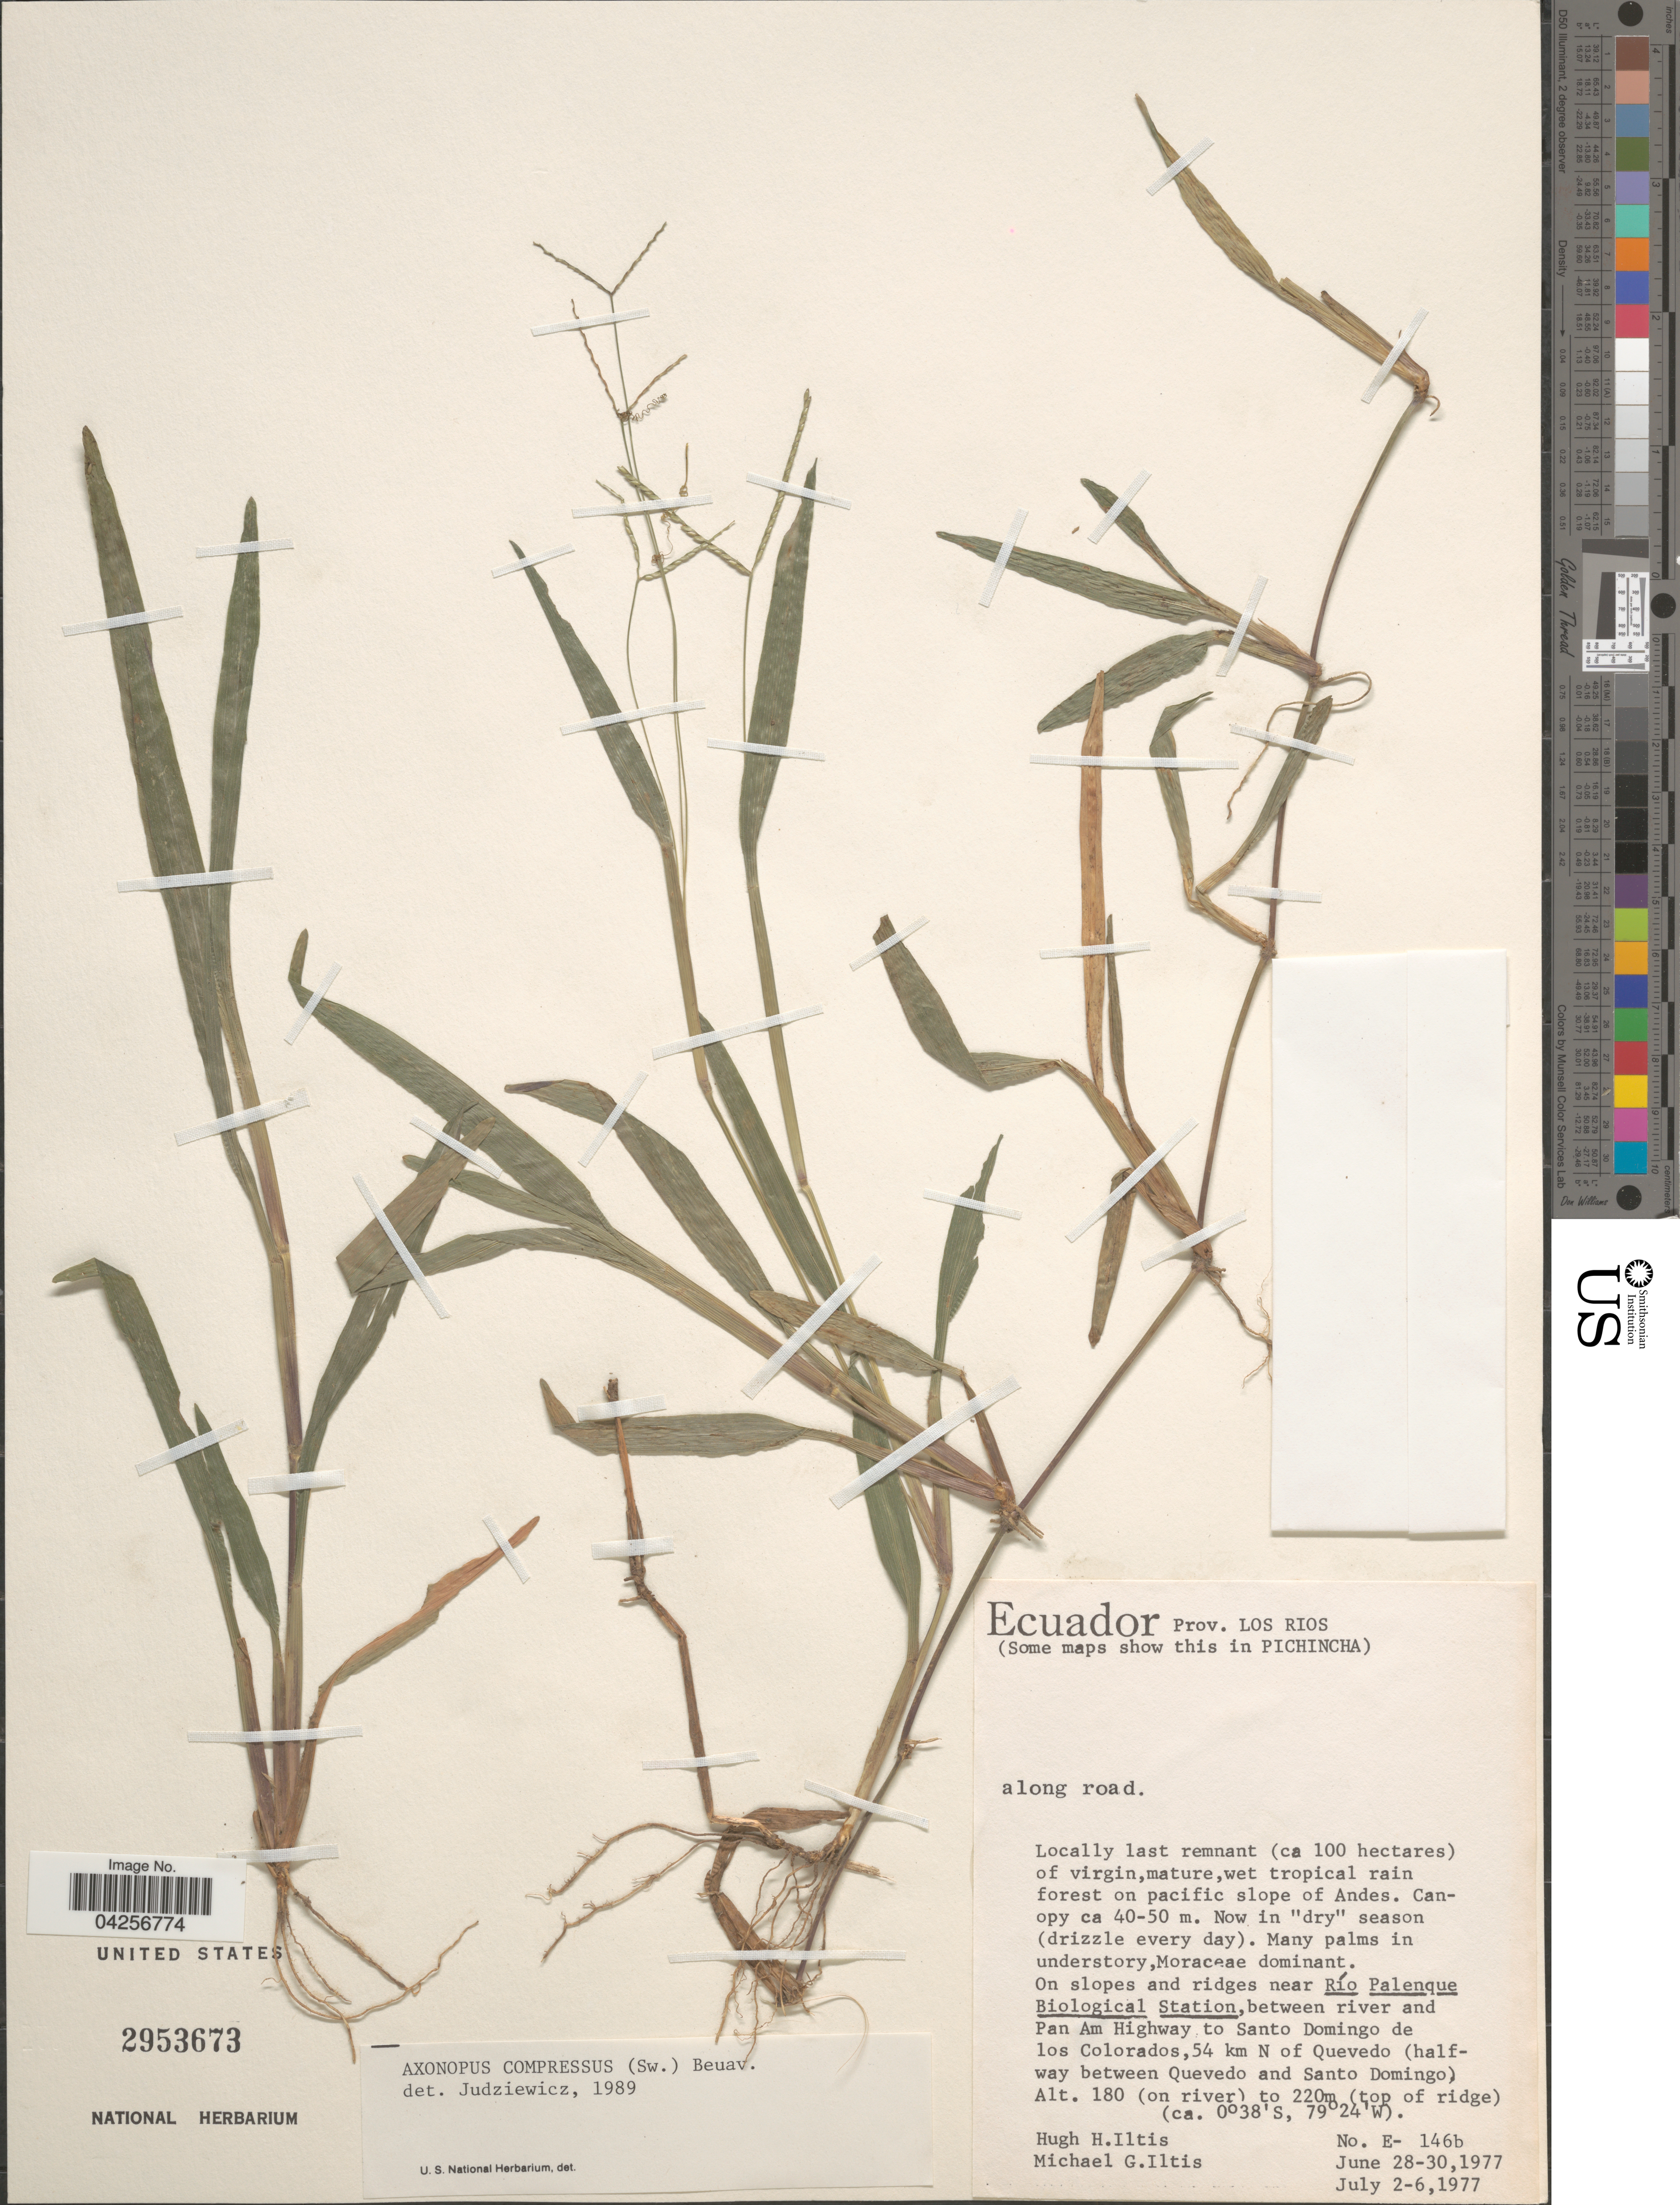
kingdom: Plantae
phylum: Tracheophyta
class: Liliopsida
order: Poales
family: Poaceae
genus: Axonopus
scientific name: Axonopus compressus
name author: (Sw.) P. Beauv.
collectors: H. Iltis & M. G. Iltis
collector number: E-146b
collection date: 1977-06-28/1977-07-06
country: Ecuador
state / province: Los Ríos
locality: On slopes and ridges near Río Palenque Biological Station, between river and Pan Am Highway to Santo Domingo de los Colorados, 54 km N of Quevedo (halfway between Quevedo and Santo Domingo).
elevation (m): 180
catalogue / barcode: US 2953673